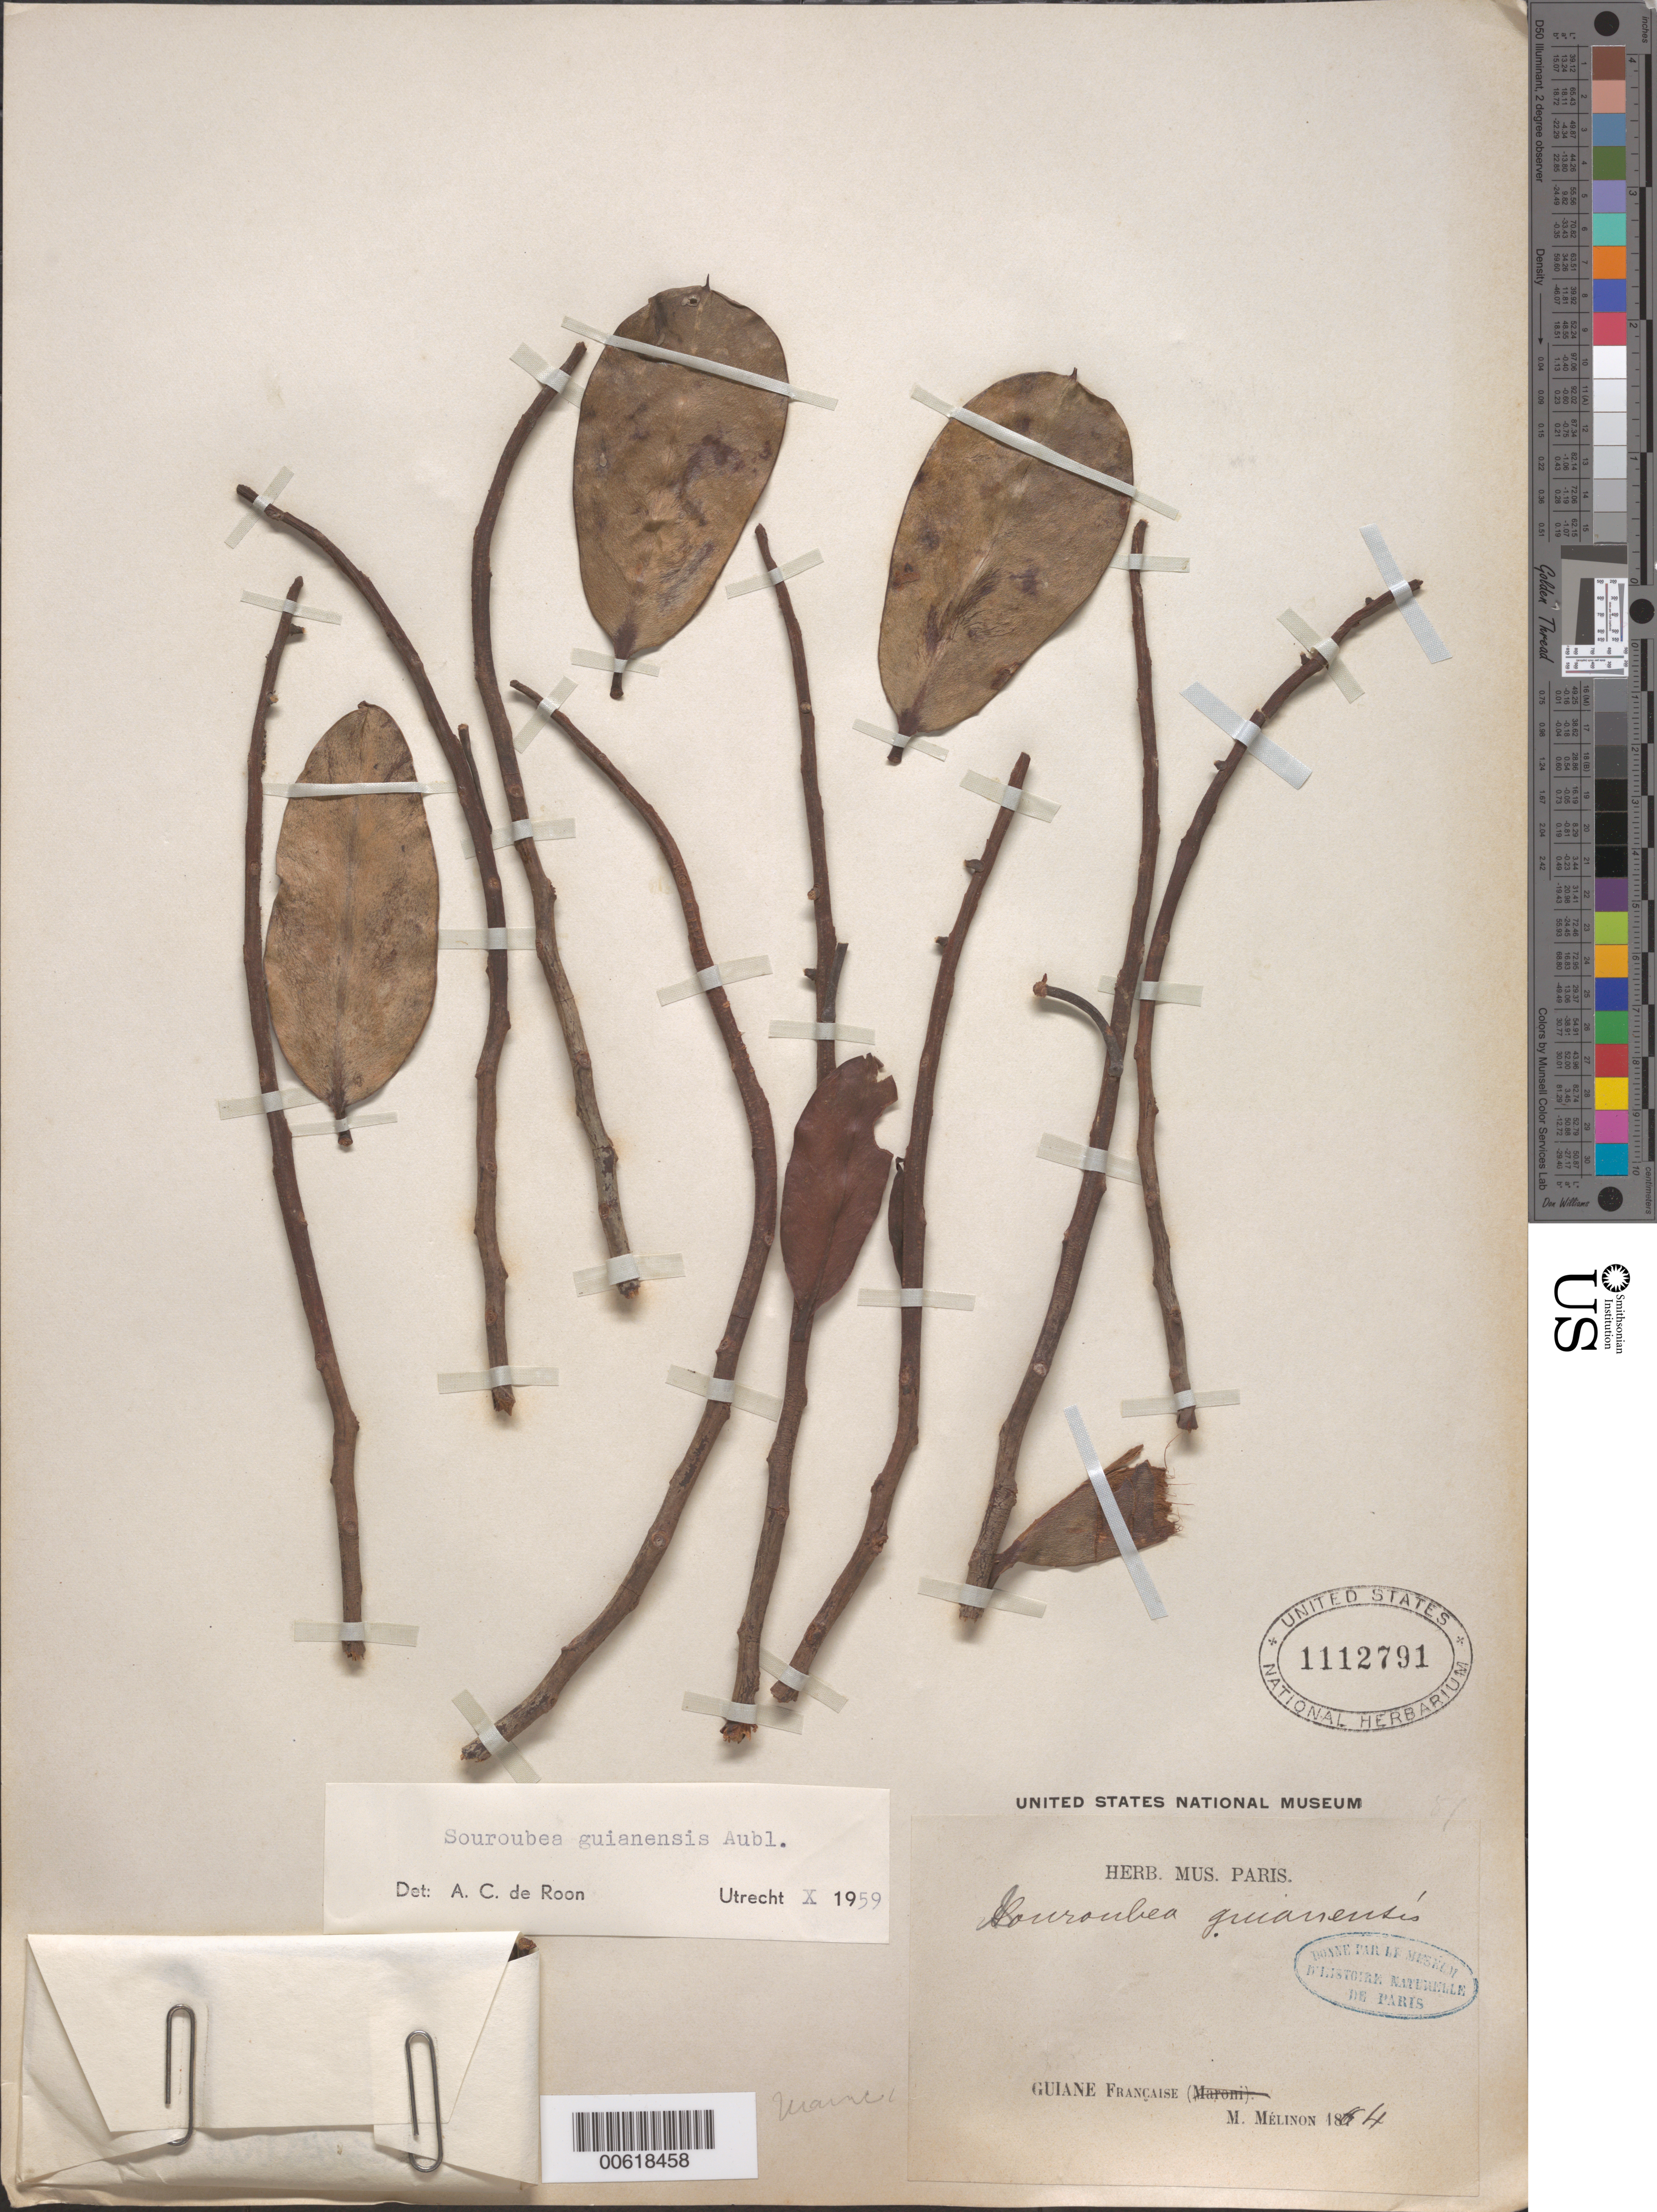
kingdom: Plantae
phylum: Tracheophyta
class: Magnoliopsida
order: Ericales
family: Marcgraviaceae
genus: Souroubea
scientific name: Souroubea guianensis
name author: Aubl.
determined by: de Roon, A. C.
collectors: E. Mélinon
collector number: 184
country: French Guiana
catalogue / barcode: US 1112791